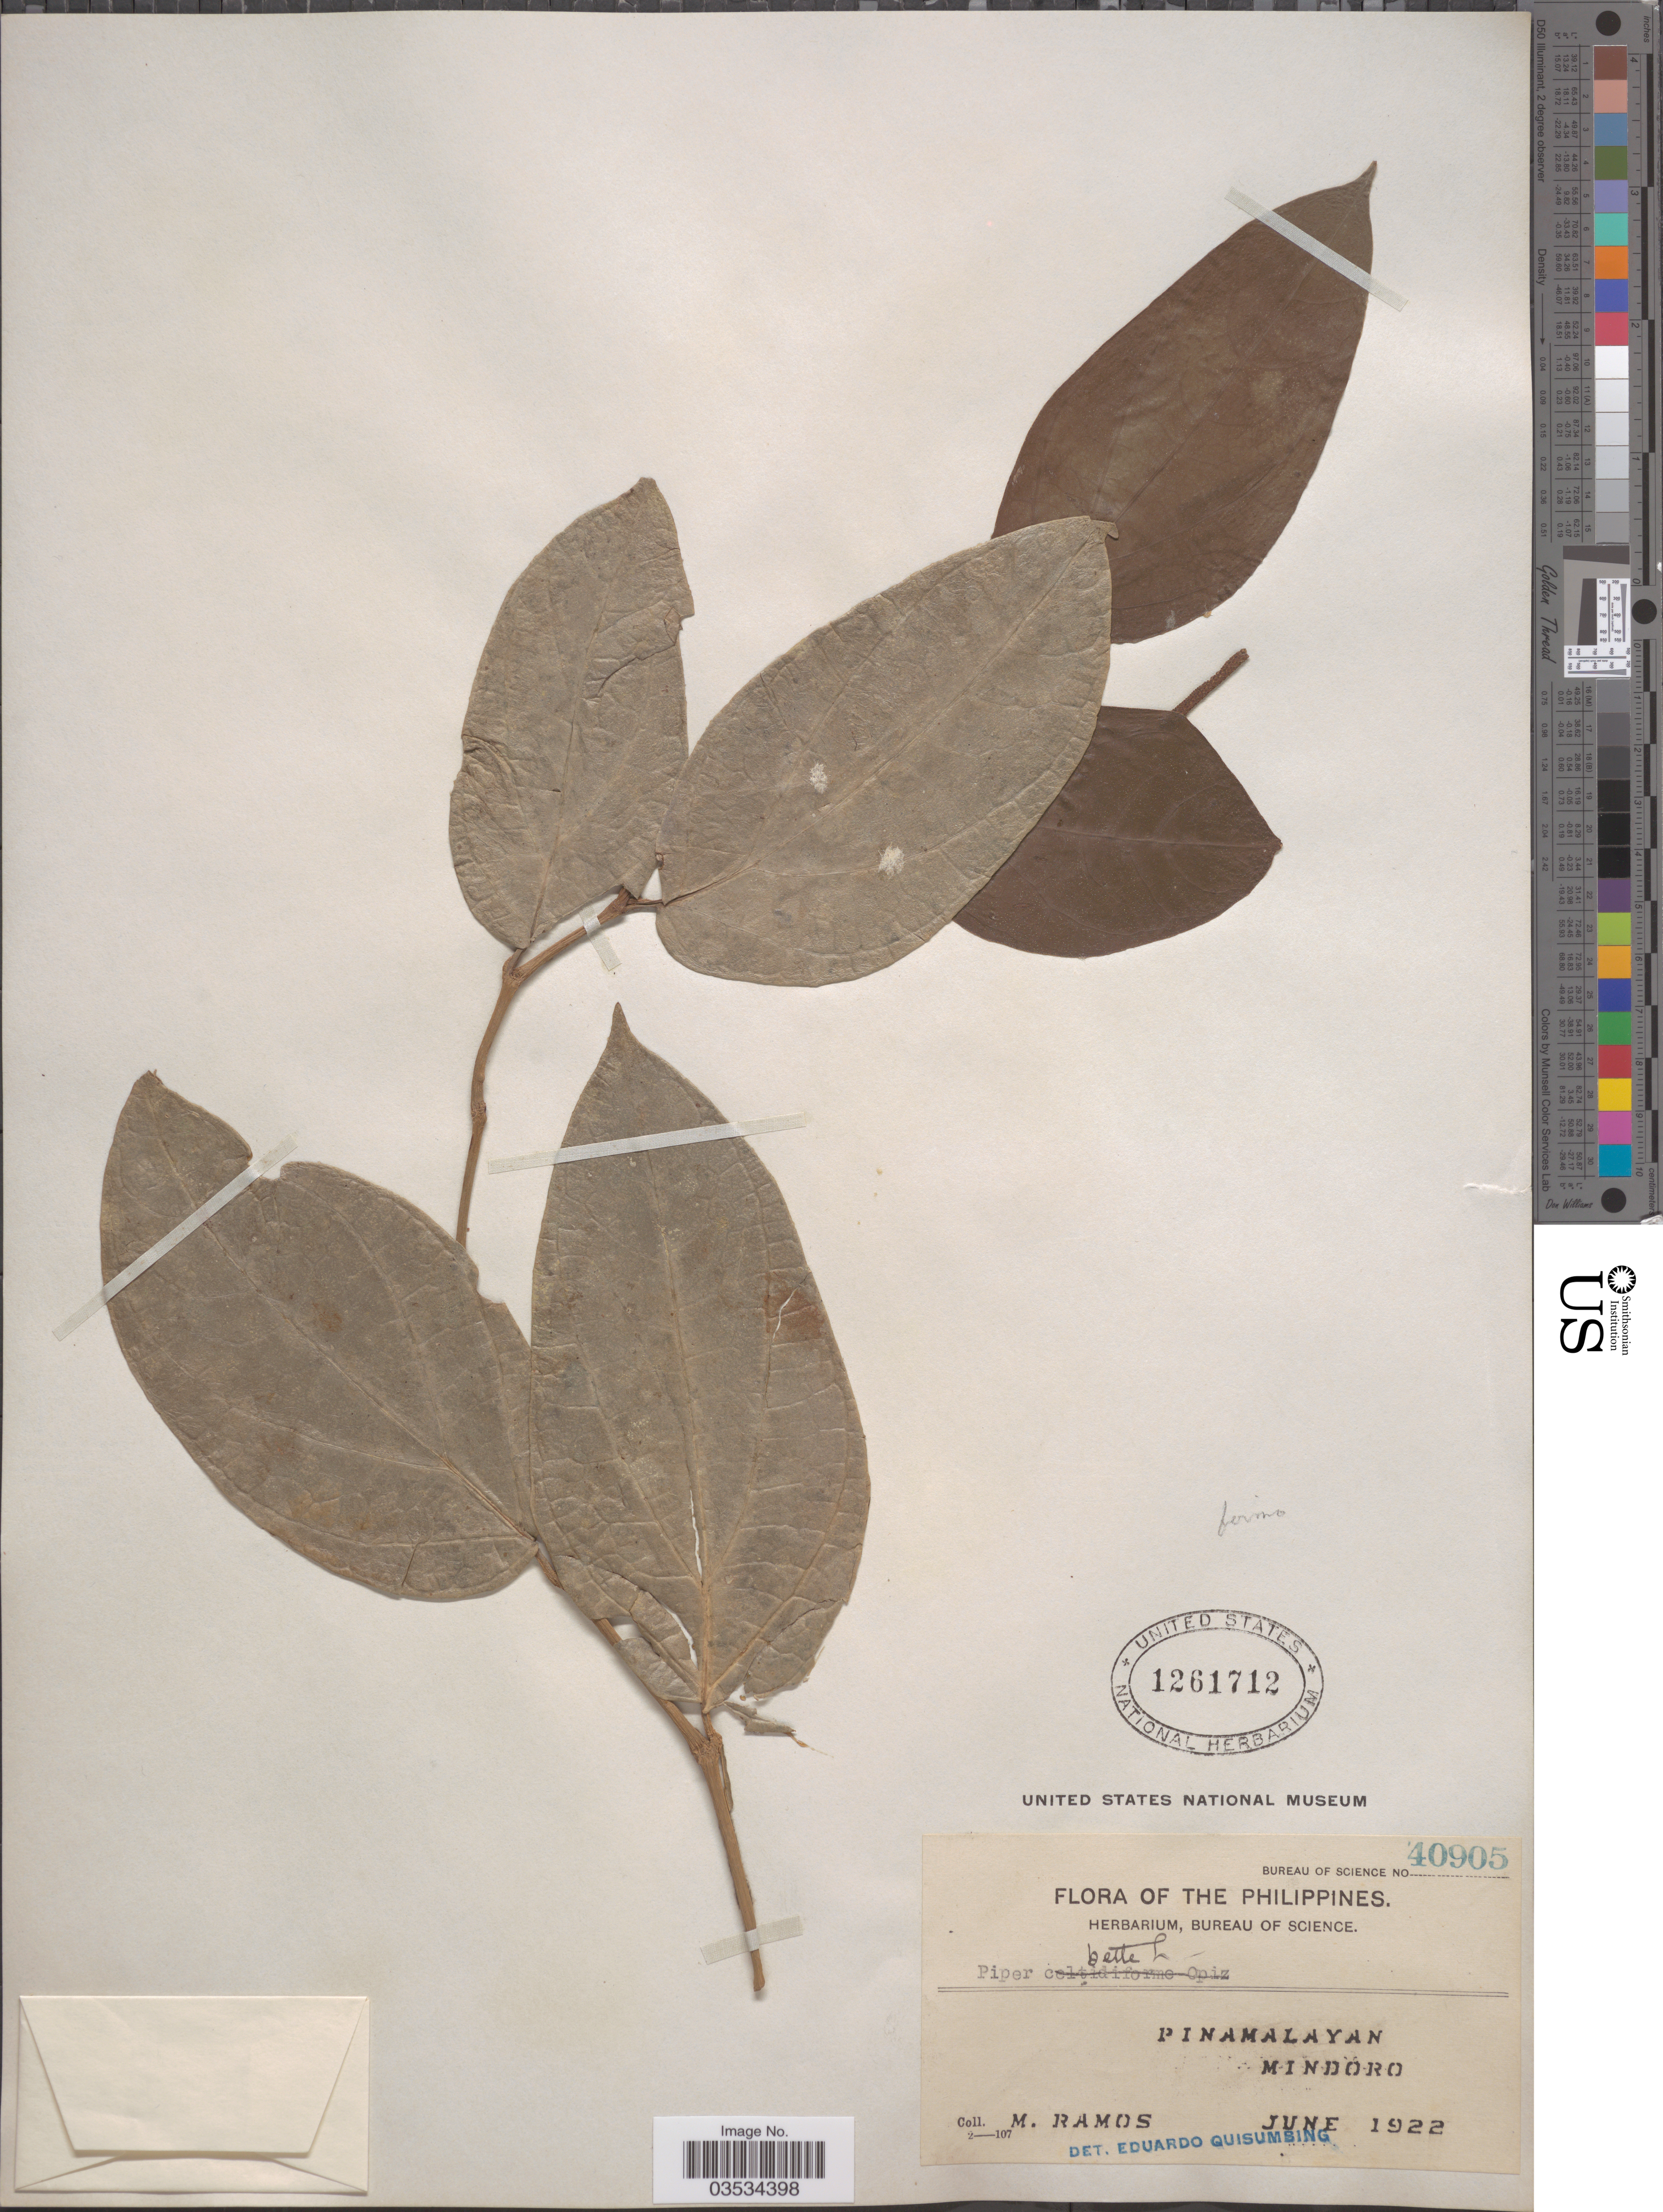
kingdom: Plantae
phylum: Tracheophyta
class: Magnoliopsida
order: Piperales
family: Piperaceae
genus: Piper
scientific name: Piper betle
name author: L.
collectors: M. Ramos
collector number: Bureau of Science 40905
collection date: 1922-06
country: Philippines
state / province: Mimaropa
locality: Pinamalayan. Mindoro.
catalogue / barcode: US 1261712